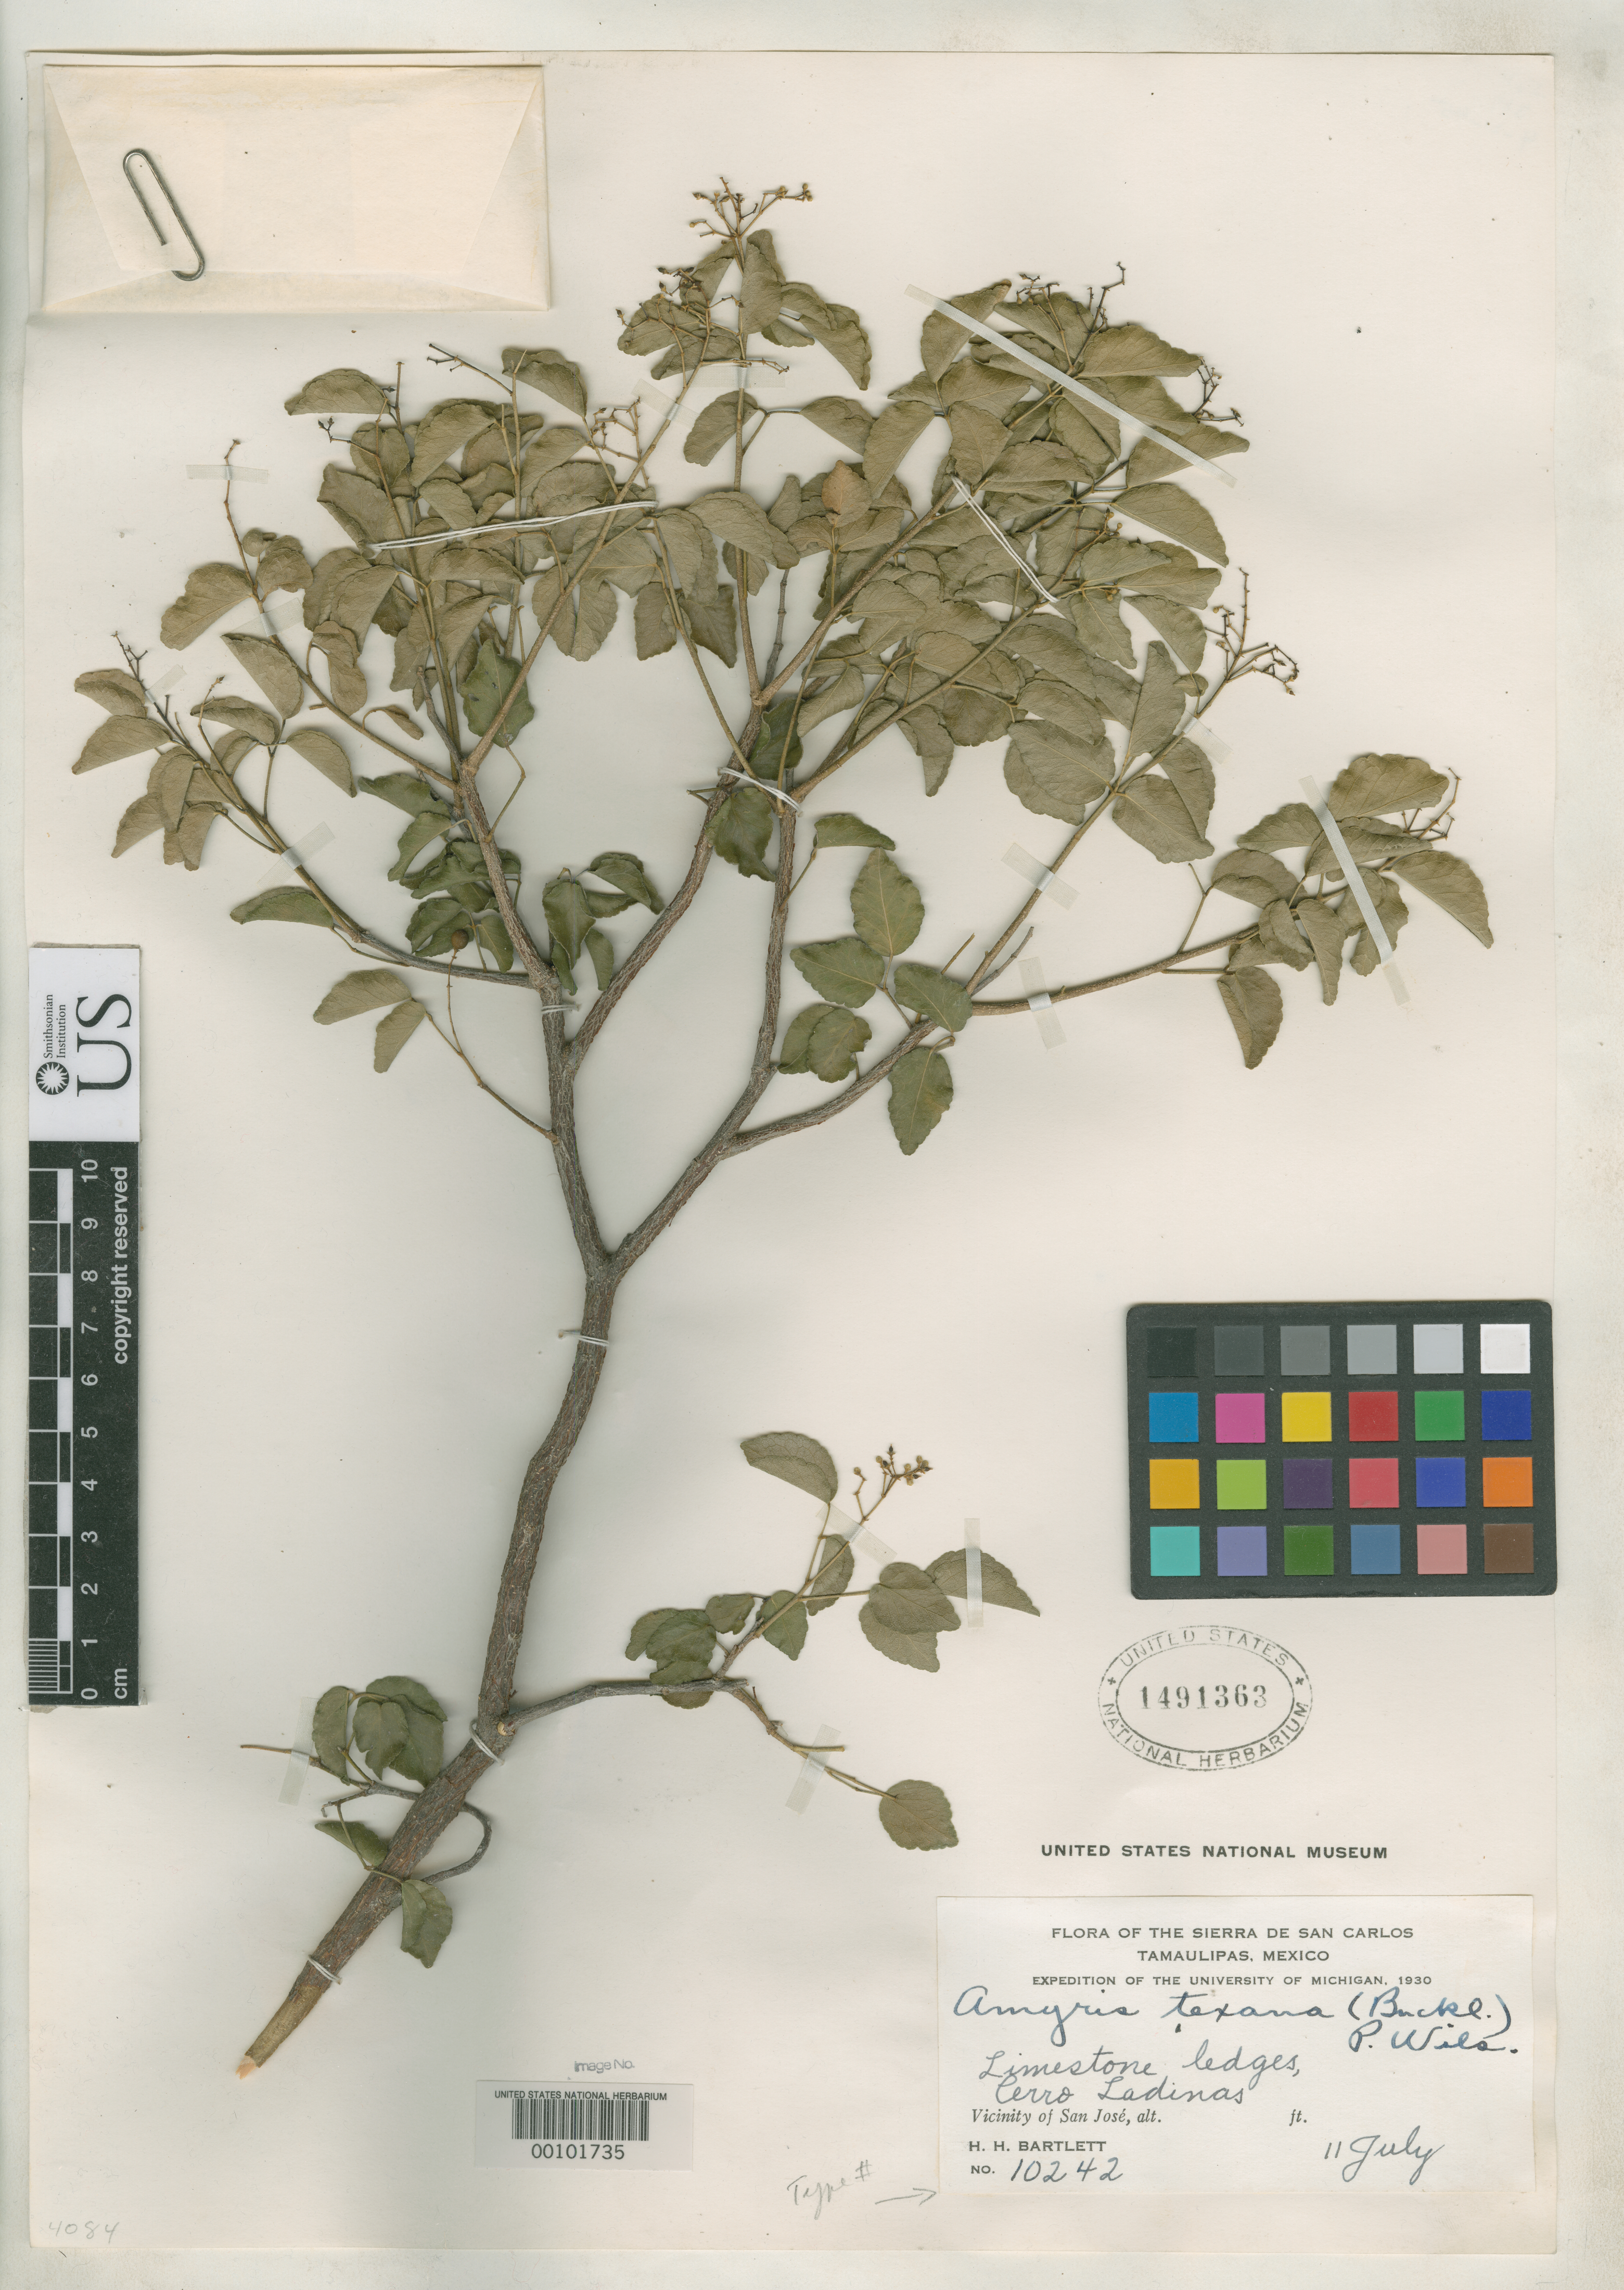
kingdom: Plantae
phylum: Tracheophyta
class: Magnoliopsida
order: Sapindales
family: Rutaceae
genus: Amyris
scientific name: Amyris cordata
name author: I.M. Johnst.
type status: Isotype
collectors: H. H. Bartlett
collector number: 10242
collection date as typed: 11 Jul 1930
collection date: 1930-07-11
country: Mexico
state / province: Tamaulipas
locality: Cerro Ladinas near San Jose, Sierra de San Carlos.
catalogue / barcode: US 1491363